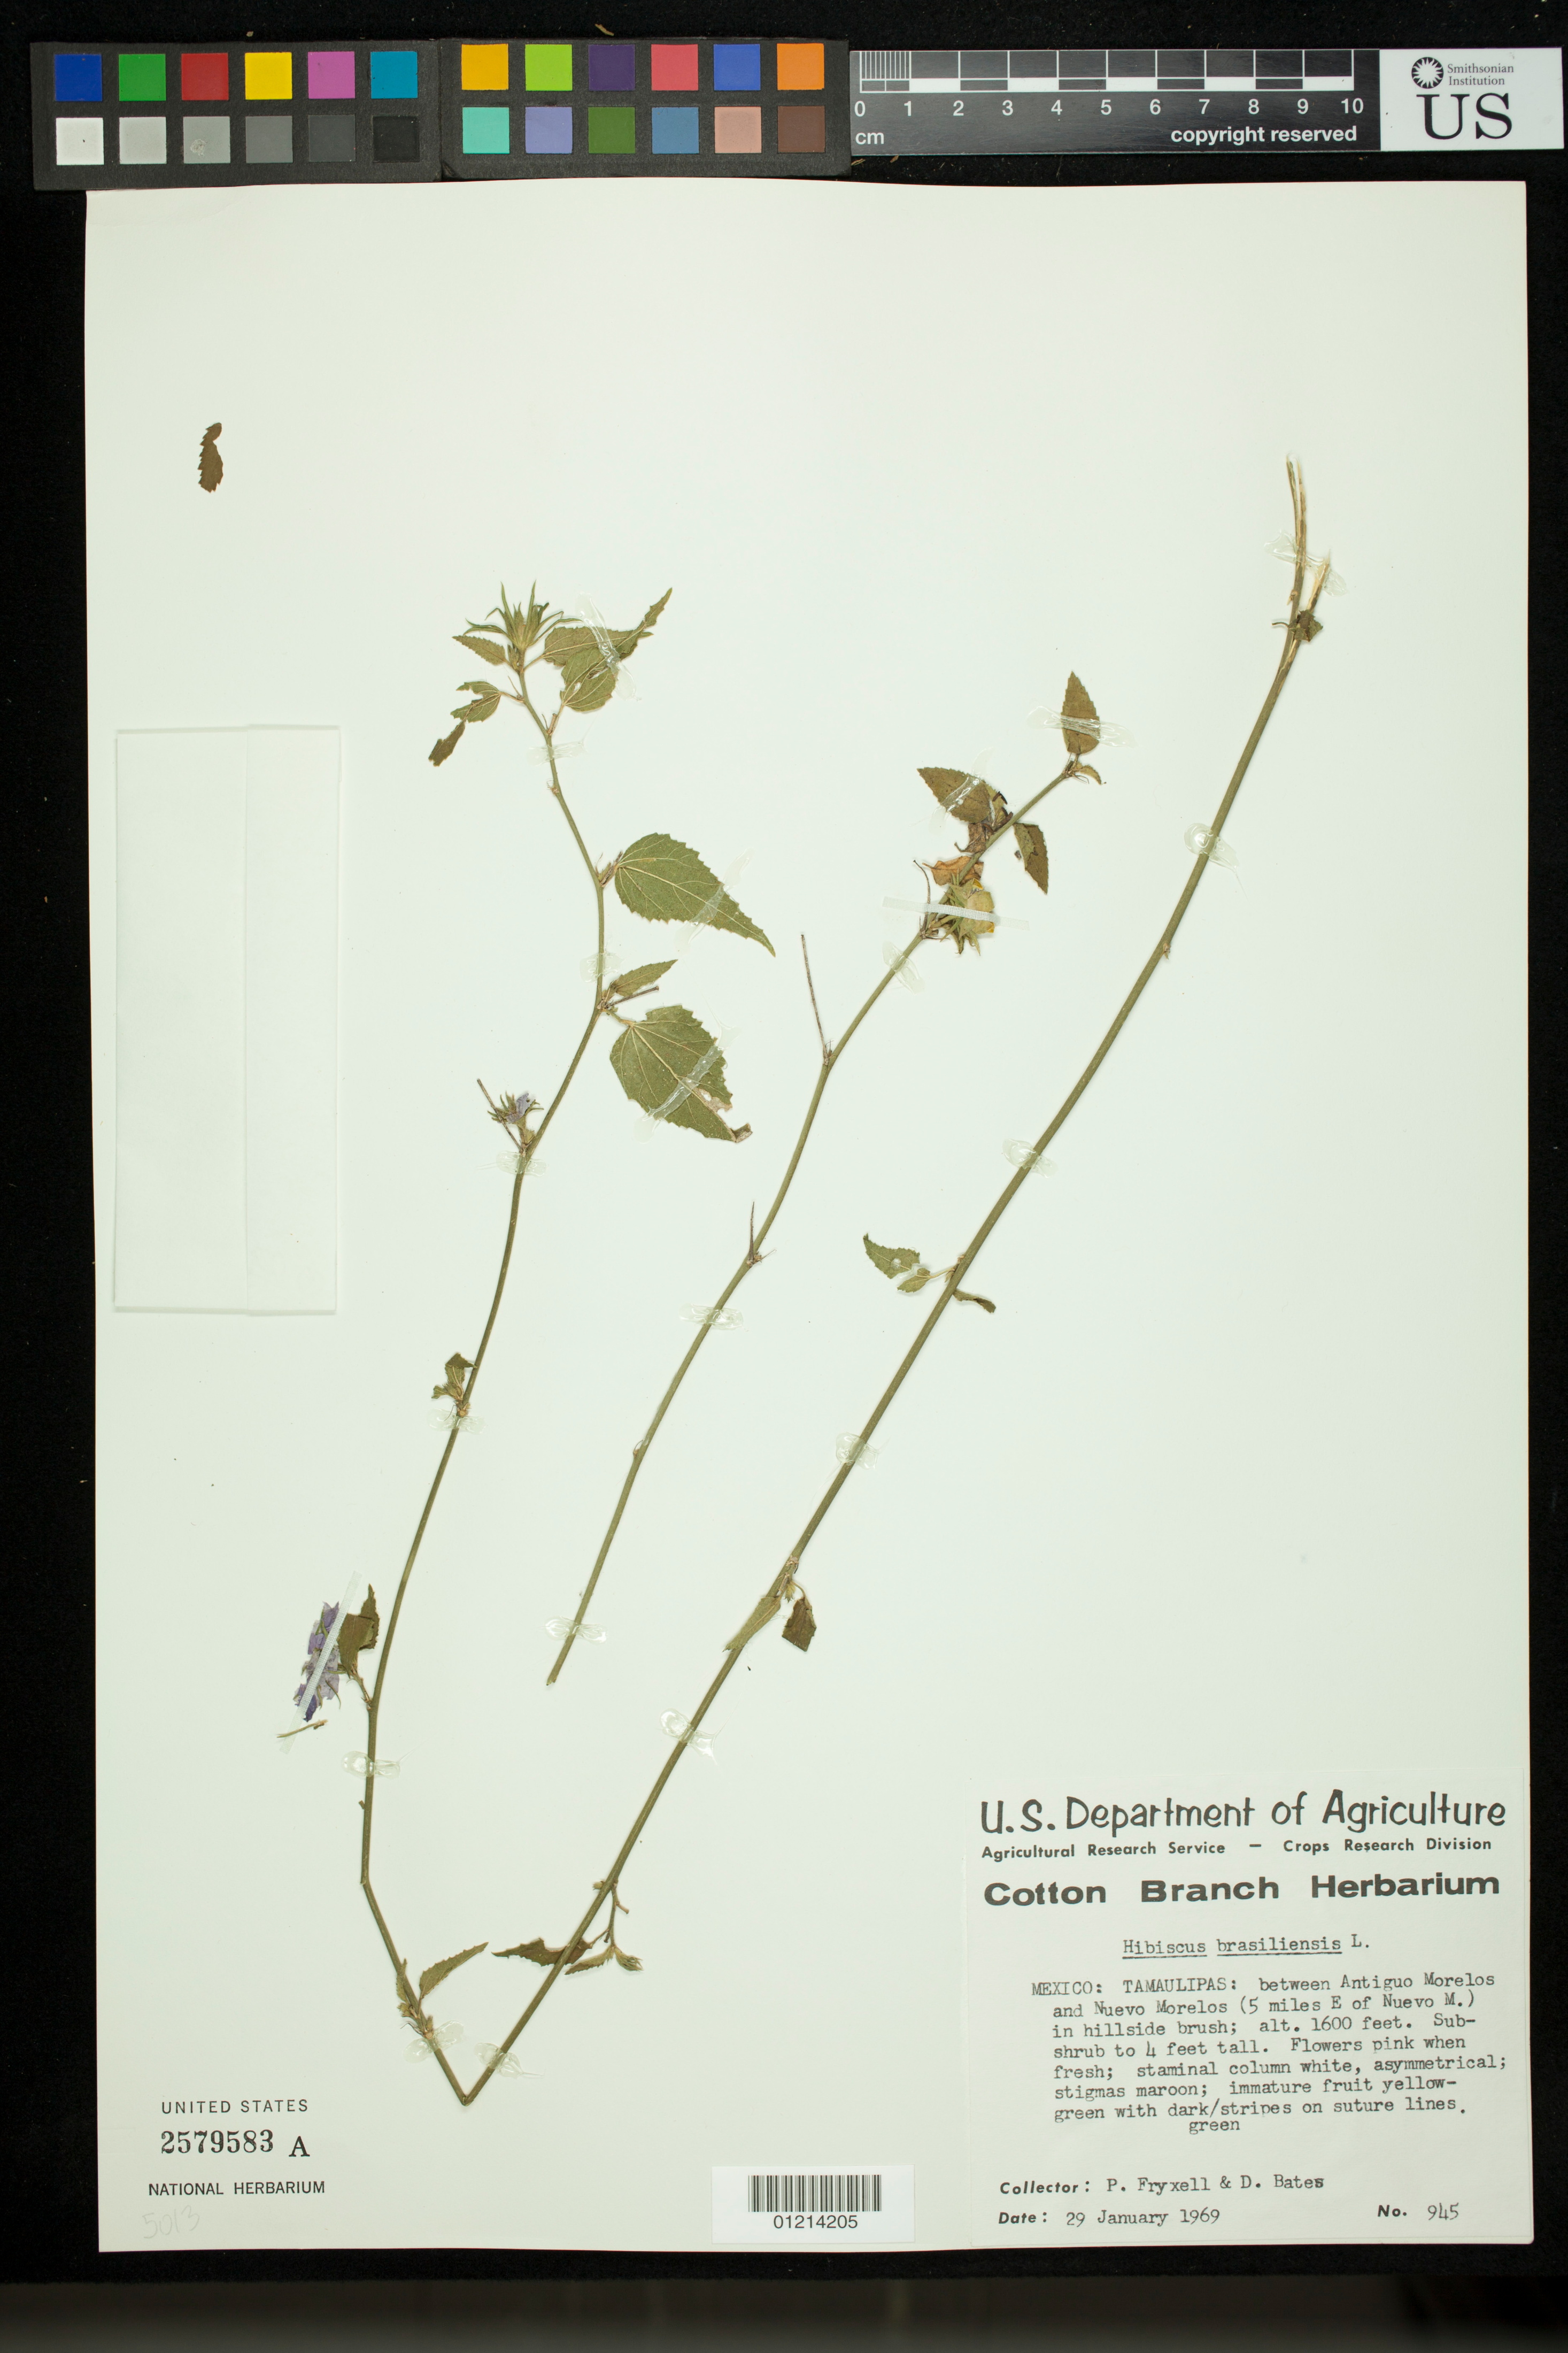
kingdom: Plantae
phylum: Tracheophyta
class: Magnoliopsida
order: Malvales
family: Malvaceae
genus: Hibiscus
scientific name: Hibiscus phoeniceus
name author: Jacq.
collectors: P. A. Fryxell & D. Bates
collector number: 945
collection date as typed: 29 Jan 1969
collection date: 1969-01-29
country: Mexico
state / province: Tamaulipas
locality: Tamaulipas: between Antiguo Morelos and Nuevo Morelos (5 miles E of Nuevo M.) in hillside brush.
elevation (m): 488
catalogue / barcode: US 2579583A